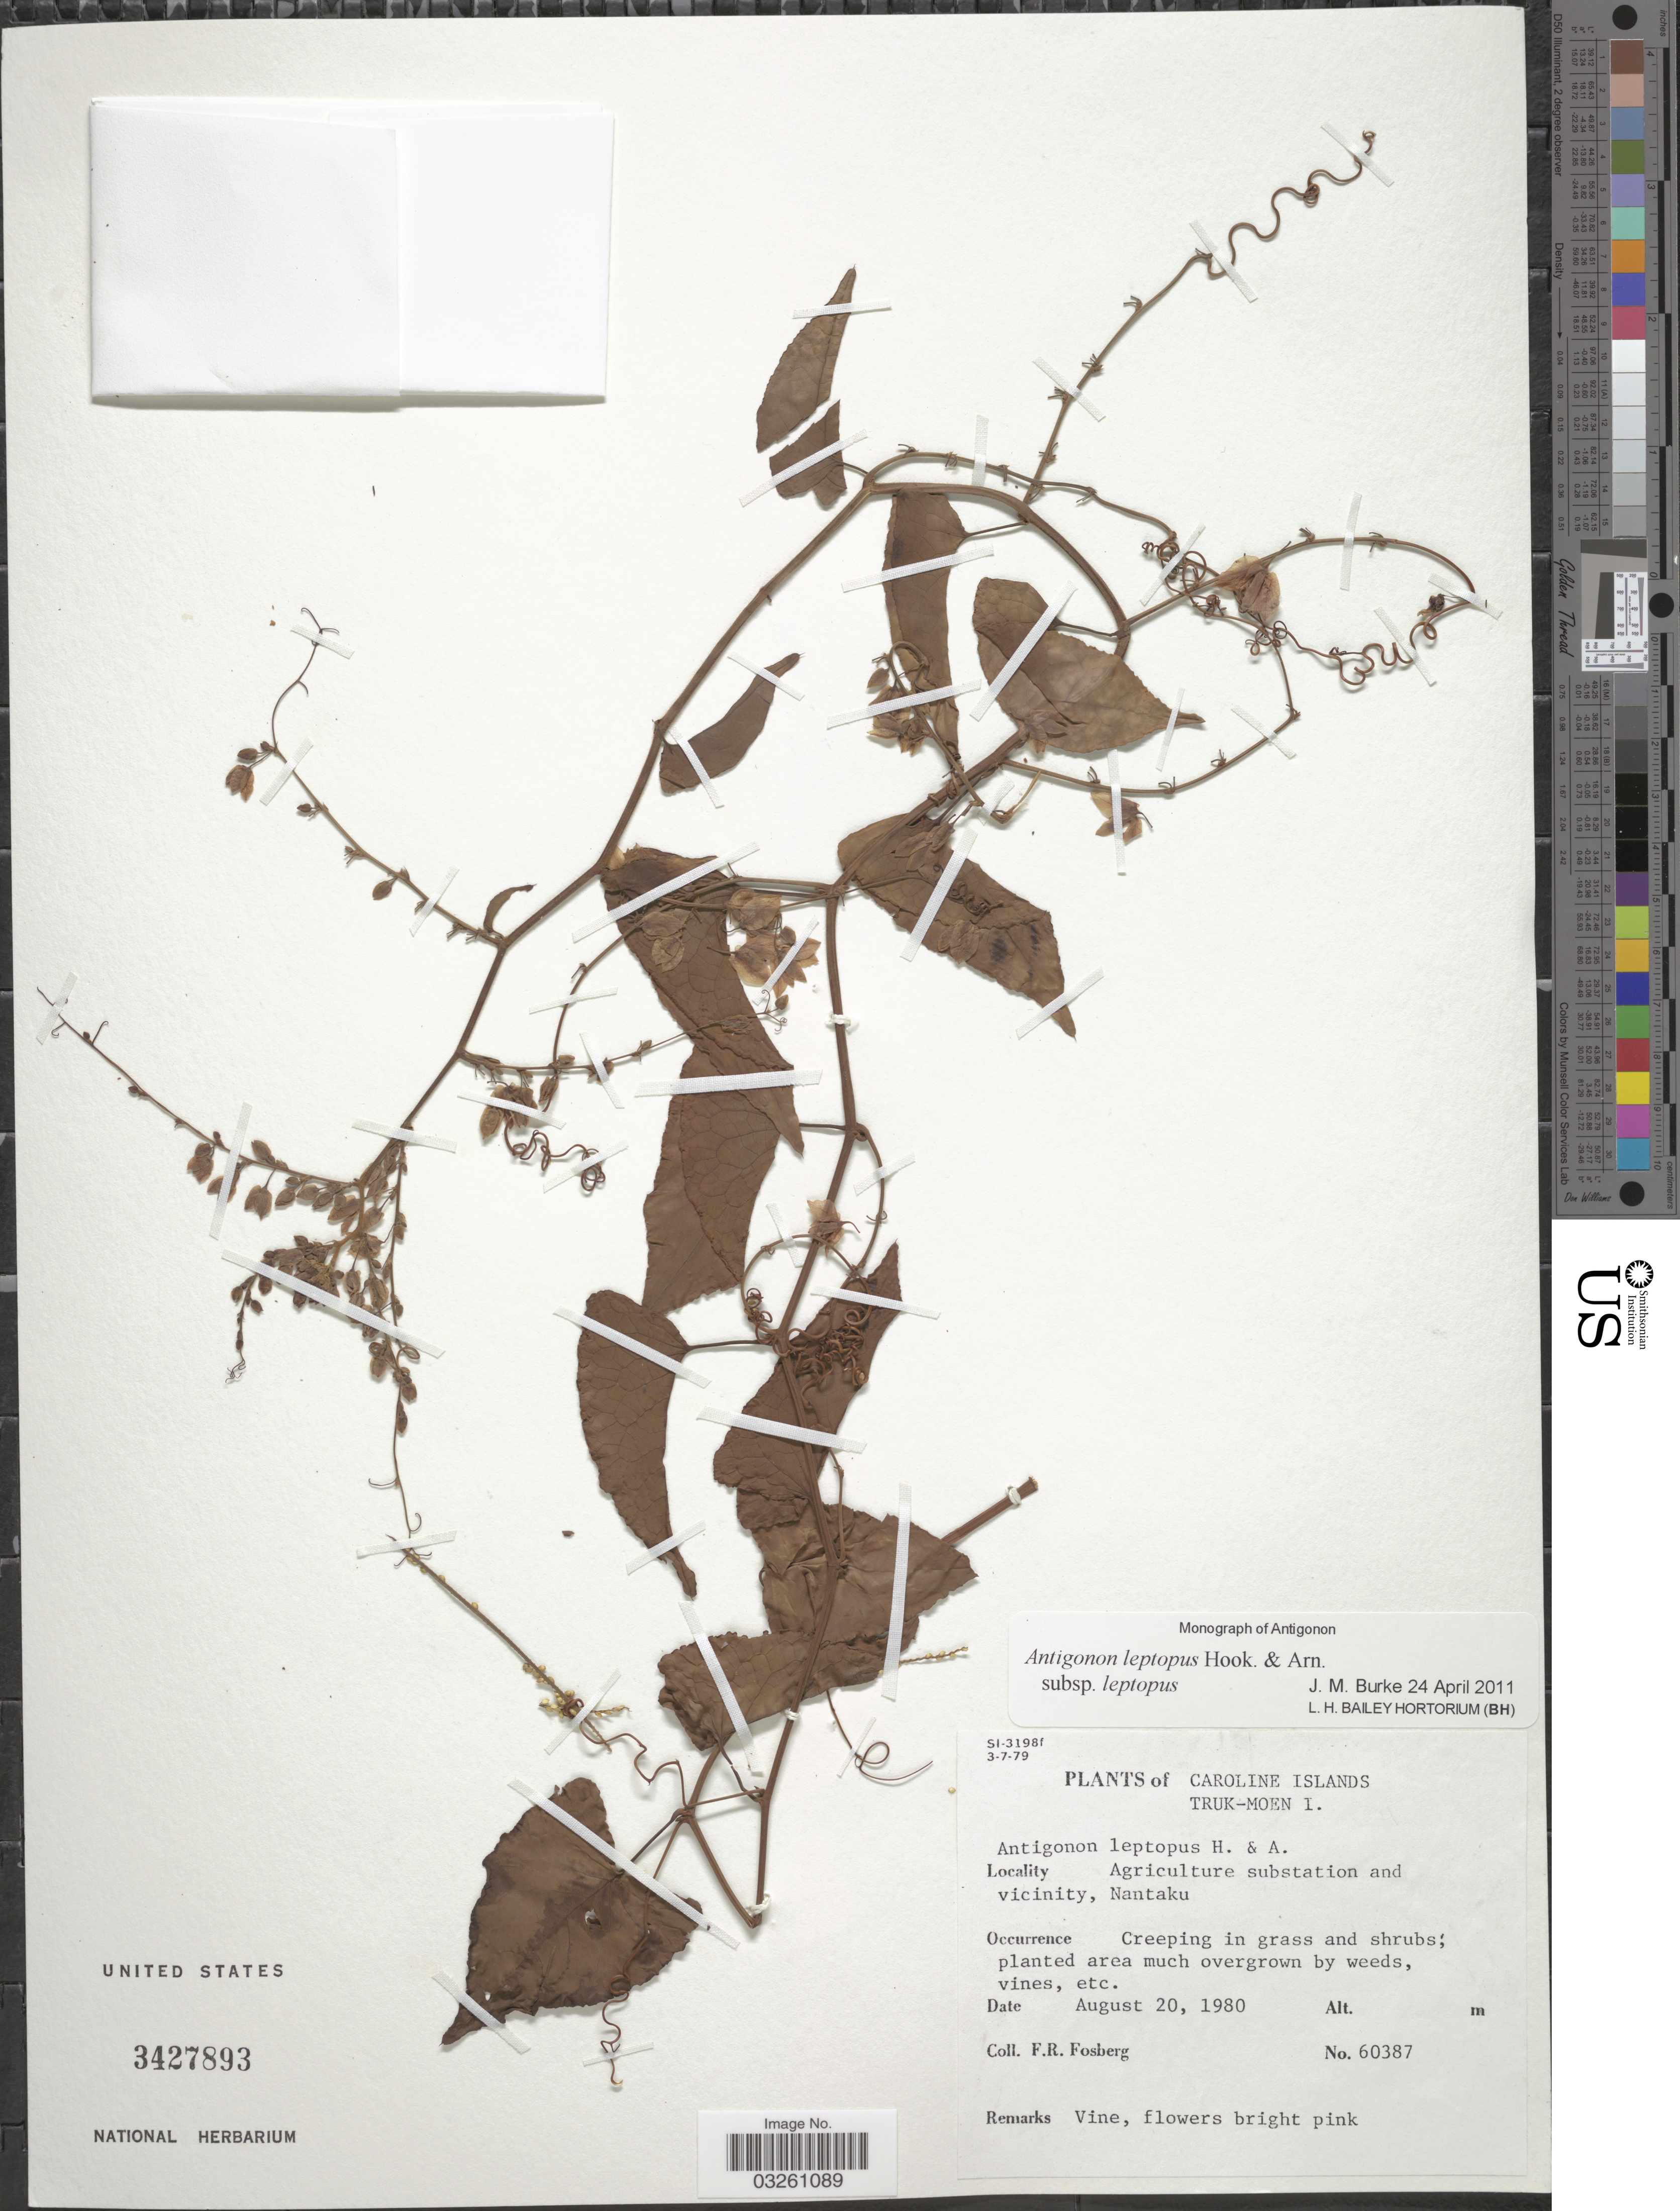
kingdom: Plantae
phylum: Tracheophyta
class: Magnoliopsida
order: Caryophyllales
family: Polygonaceae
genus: Antigonon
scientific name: Antigonon leptopus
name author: Hook. & Arn.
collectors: F. R. Fosberg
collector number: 60387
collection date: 1980-08-20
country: Micronesia, Federated States of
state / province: Truk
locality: Caroline Islands. Truk-Moen I. Agriculture substation and vicinity, Nantaku.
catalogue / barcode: US 3427893